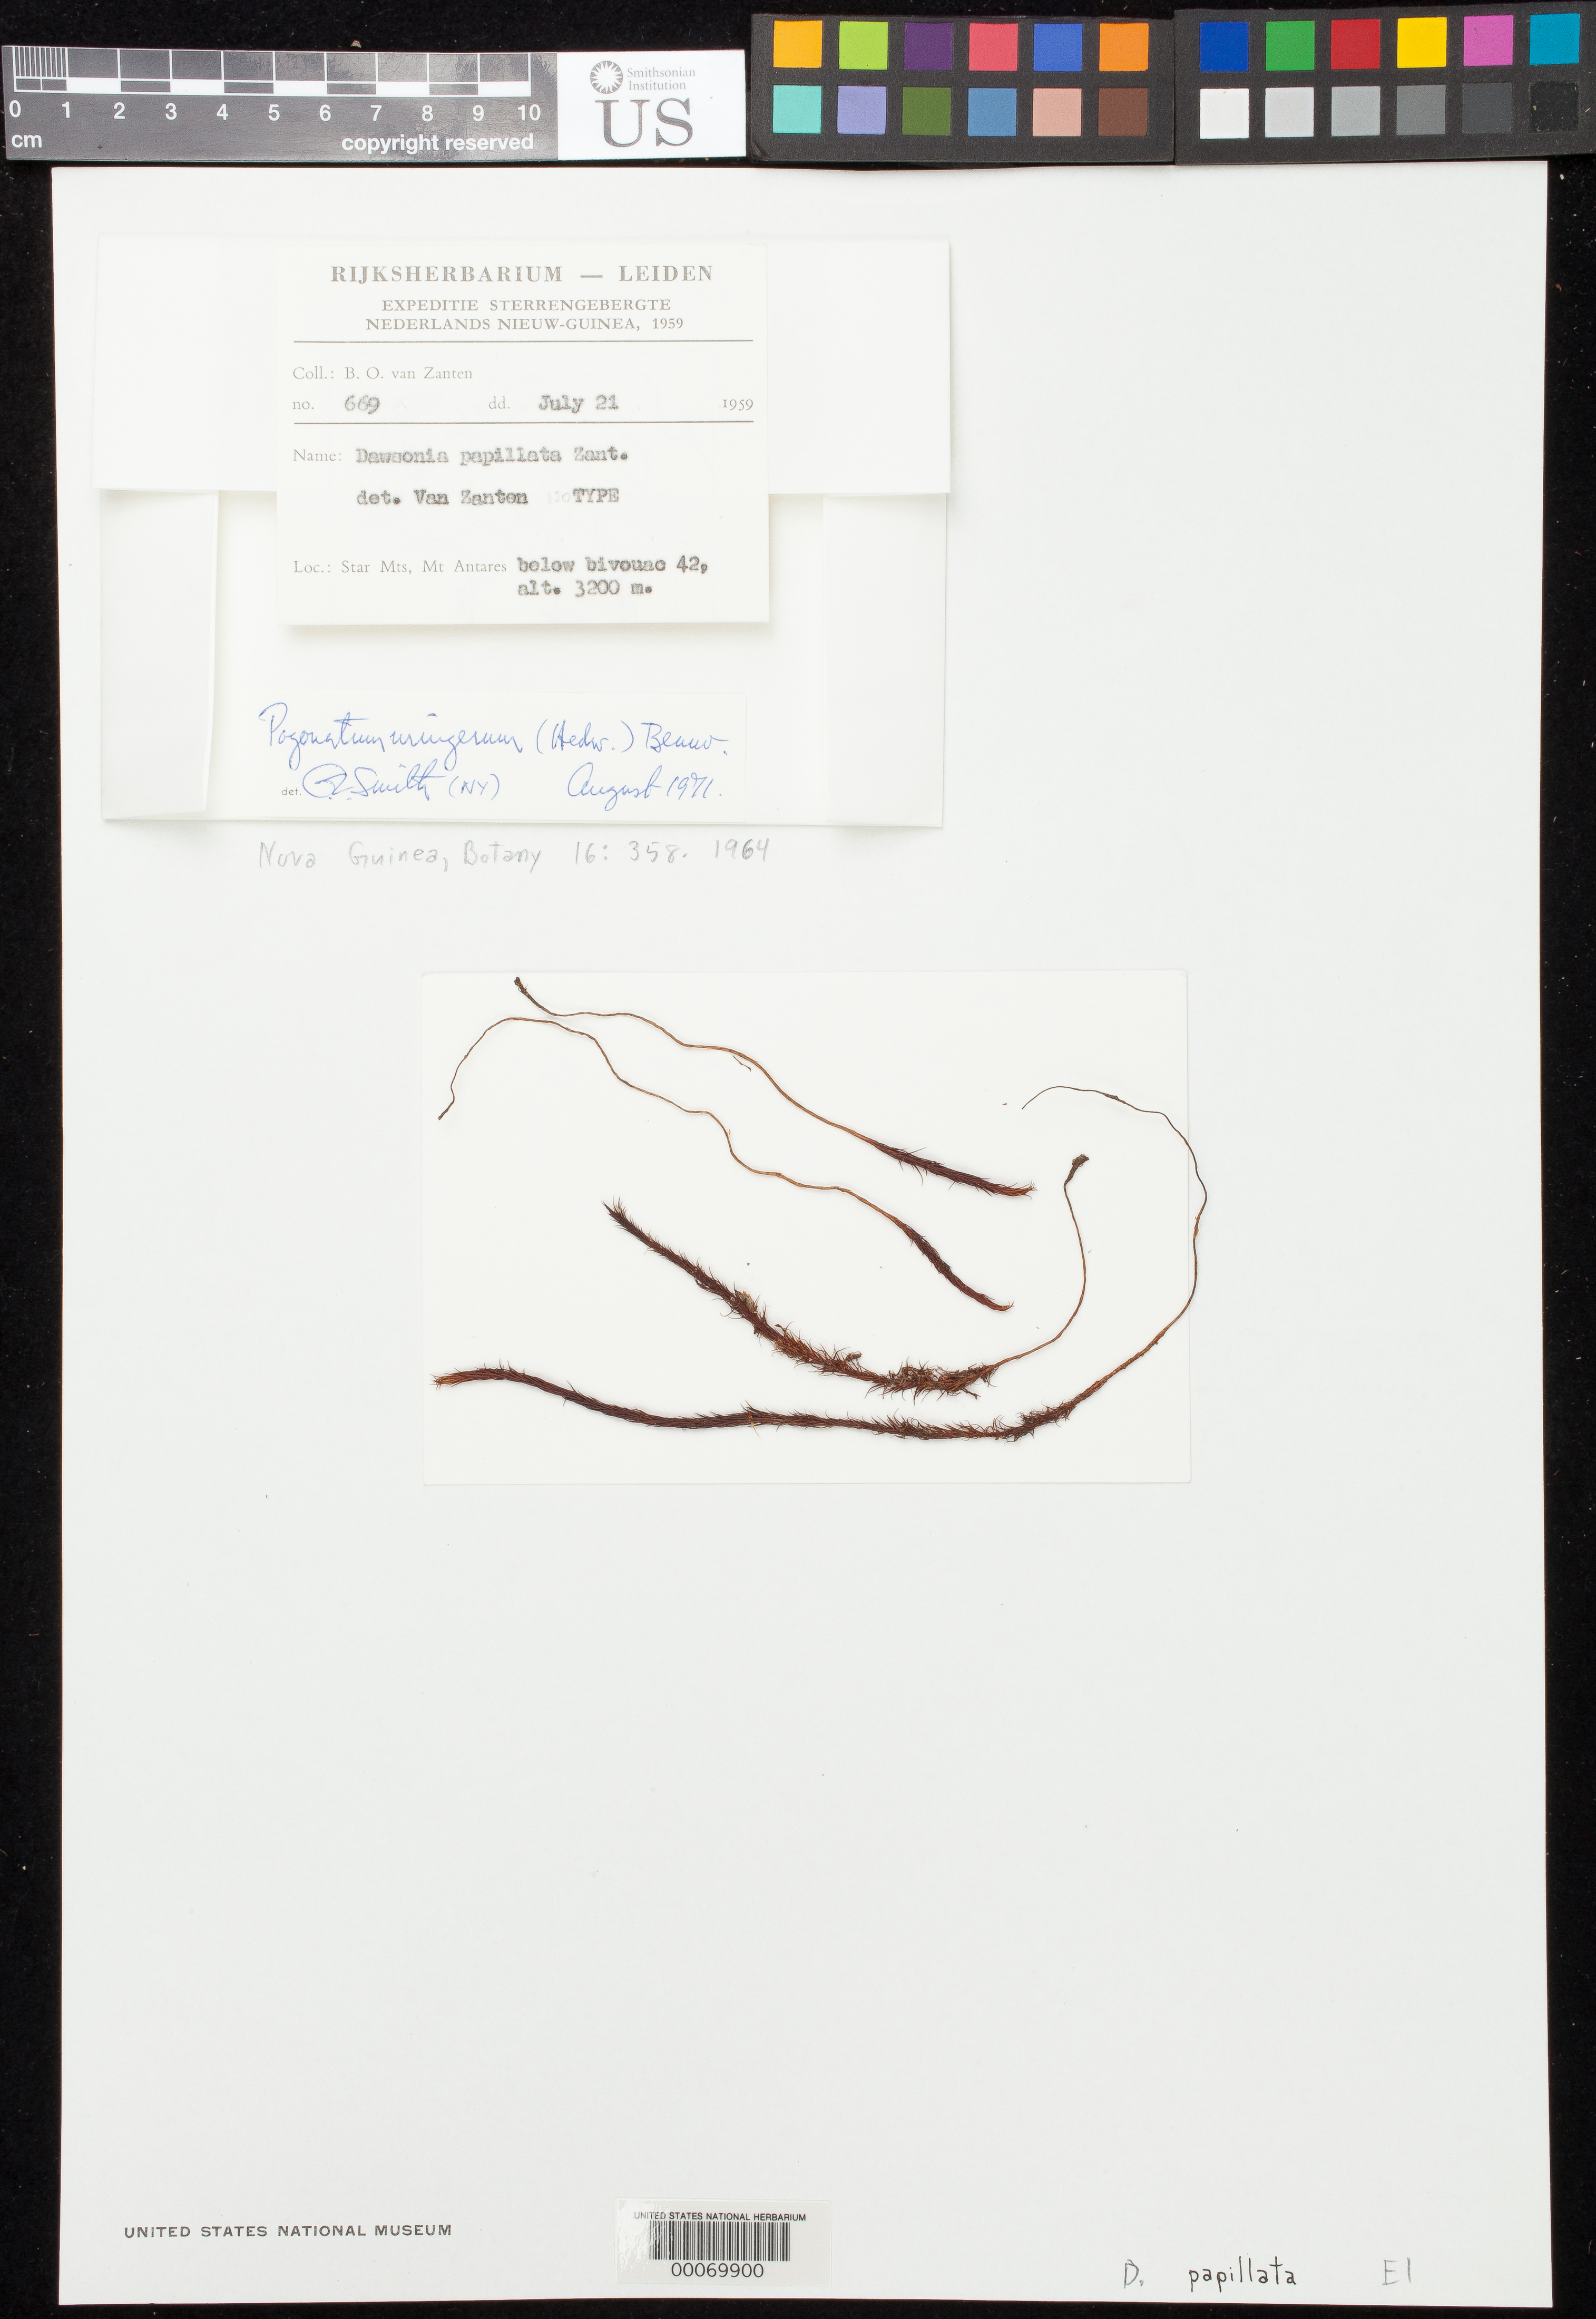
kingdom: Plantae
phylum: Bryophyta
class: Polytrichopsida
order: Polytrichales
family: Polytrichaceae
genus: Dawsonia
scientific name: Dawsonia papillata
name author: van Zanten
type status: Isosyntype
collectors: B. van Zanten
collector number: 669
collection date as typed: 21 Jul 1959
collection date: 1959-07-21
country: Indonesia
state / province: Papua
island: New Guinea Island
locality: Star Mts., Mt. Antares. Irian Jaya.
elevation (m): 3200